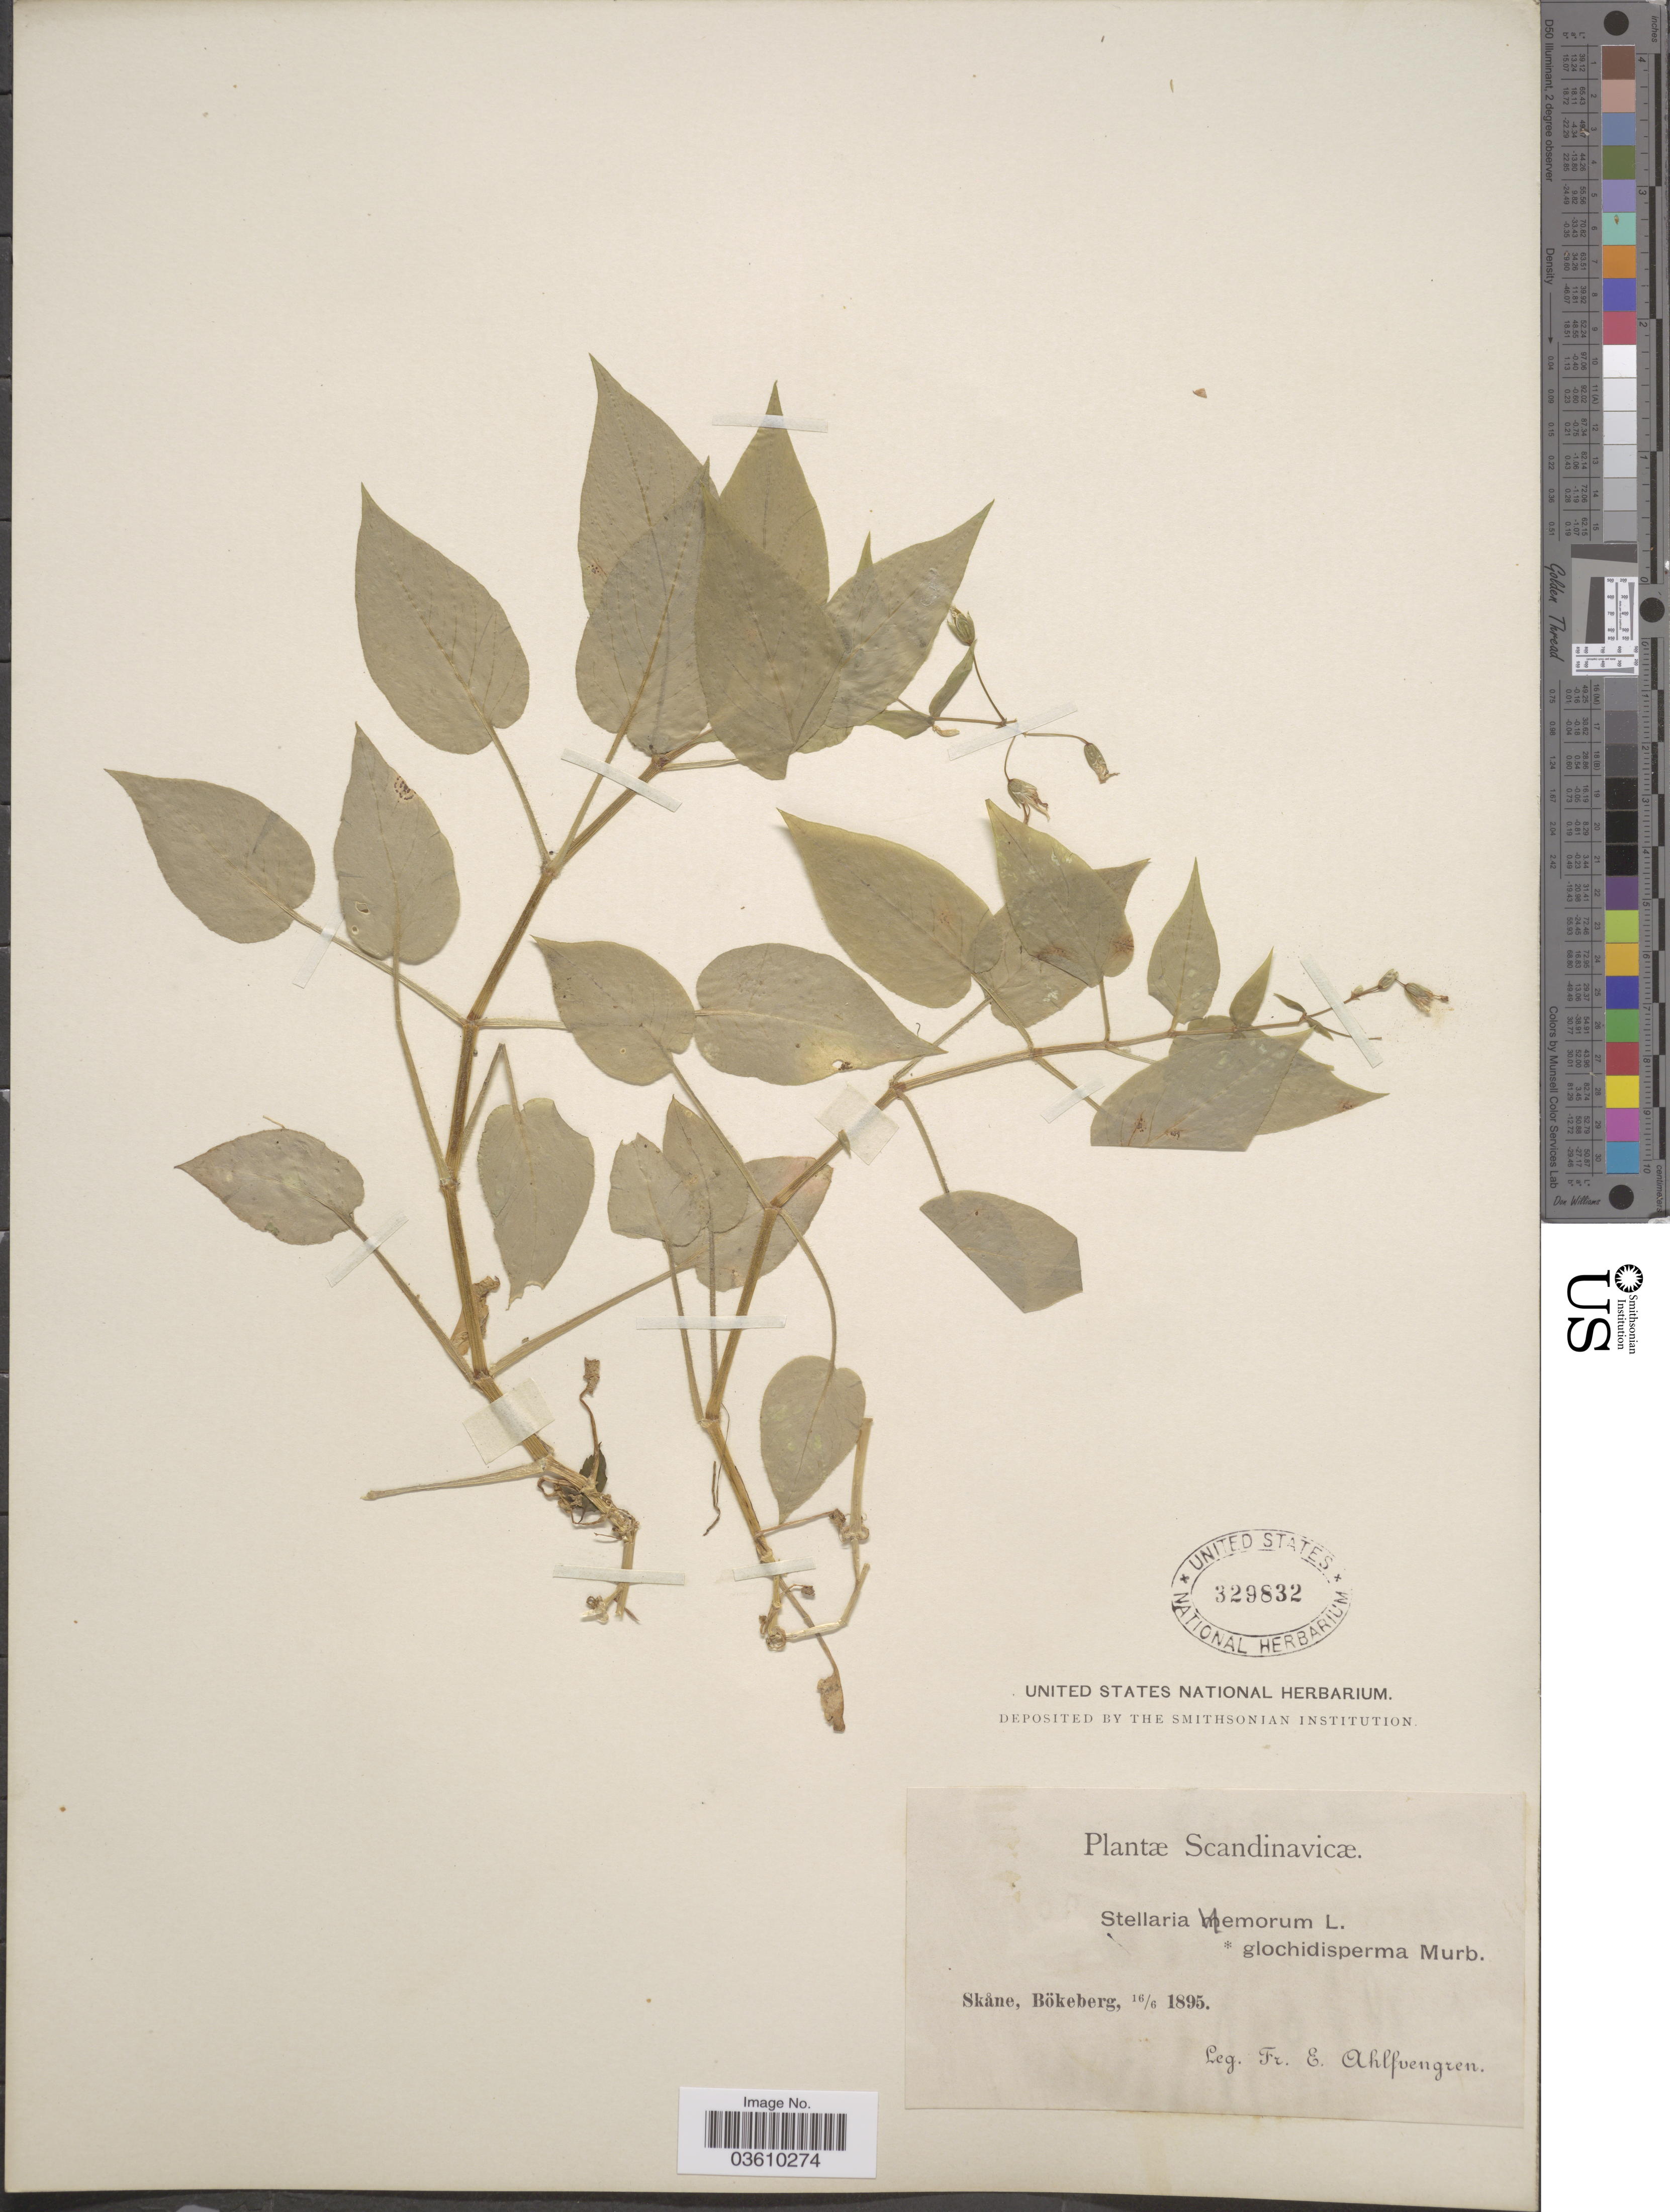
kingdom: Plantae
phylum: Tracheophyta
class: Magnoliopsida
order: Caryophyllales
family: Caryophyllaceae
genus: Stellaria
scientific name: Stellaria nemorum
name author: L.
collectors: E. Ahlfvengren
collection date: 1895-06-16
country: Sweden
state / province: Skåne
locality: Scandinavicæ. Skane, Bökeberg.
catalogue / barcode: US 329832